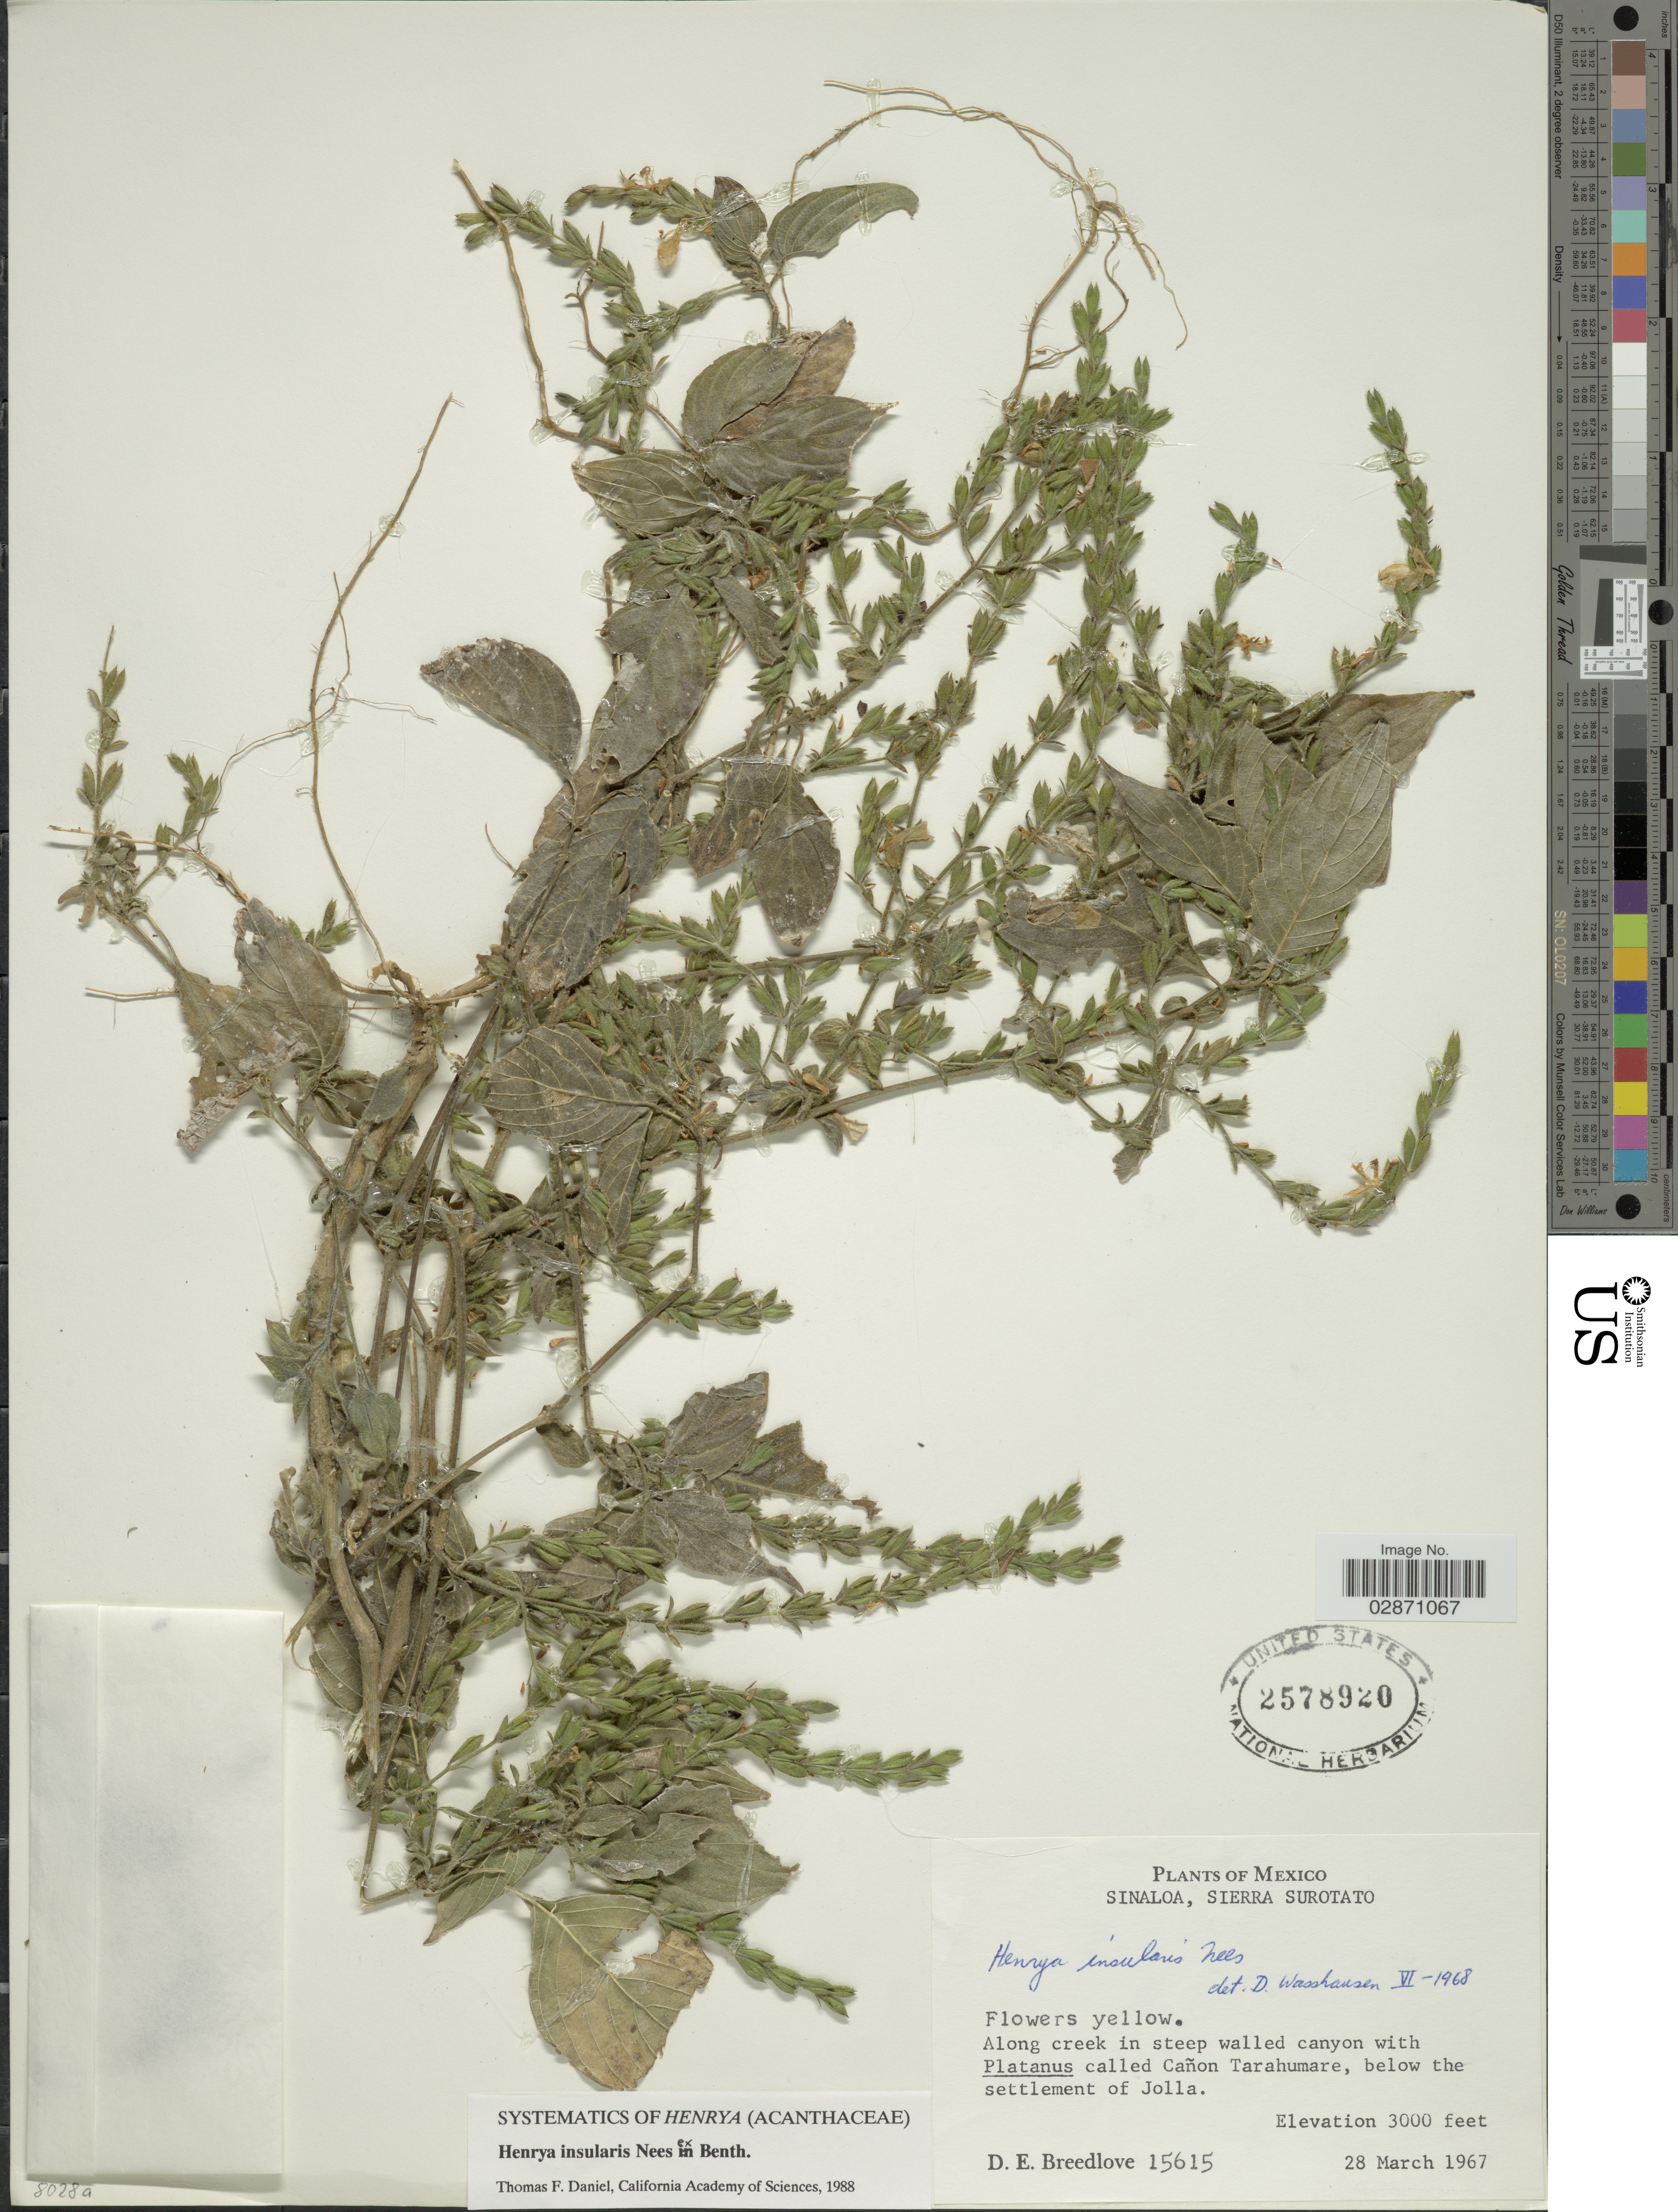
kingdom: Plantae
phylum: Tracheophyta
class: Magnoliopsida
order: Lamiales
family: Acanthaceae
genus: Henrya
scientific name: Henrya insularis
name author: Nees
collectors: D. E. Breedlove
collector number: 15615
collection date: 1967-03-28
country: Mexico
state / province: Sinaloa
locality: Sierra Surotato, Along creek in steep walled canyon with Platanus called Cañon Tarahumare, below the settlement of Jolla.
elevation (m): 914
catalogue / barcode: US 2578920